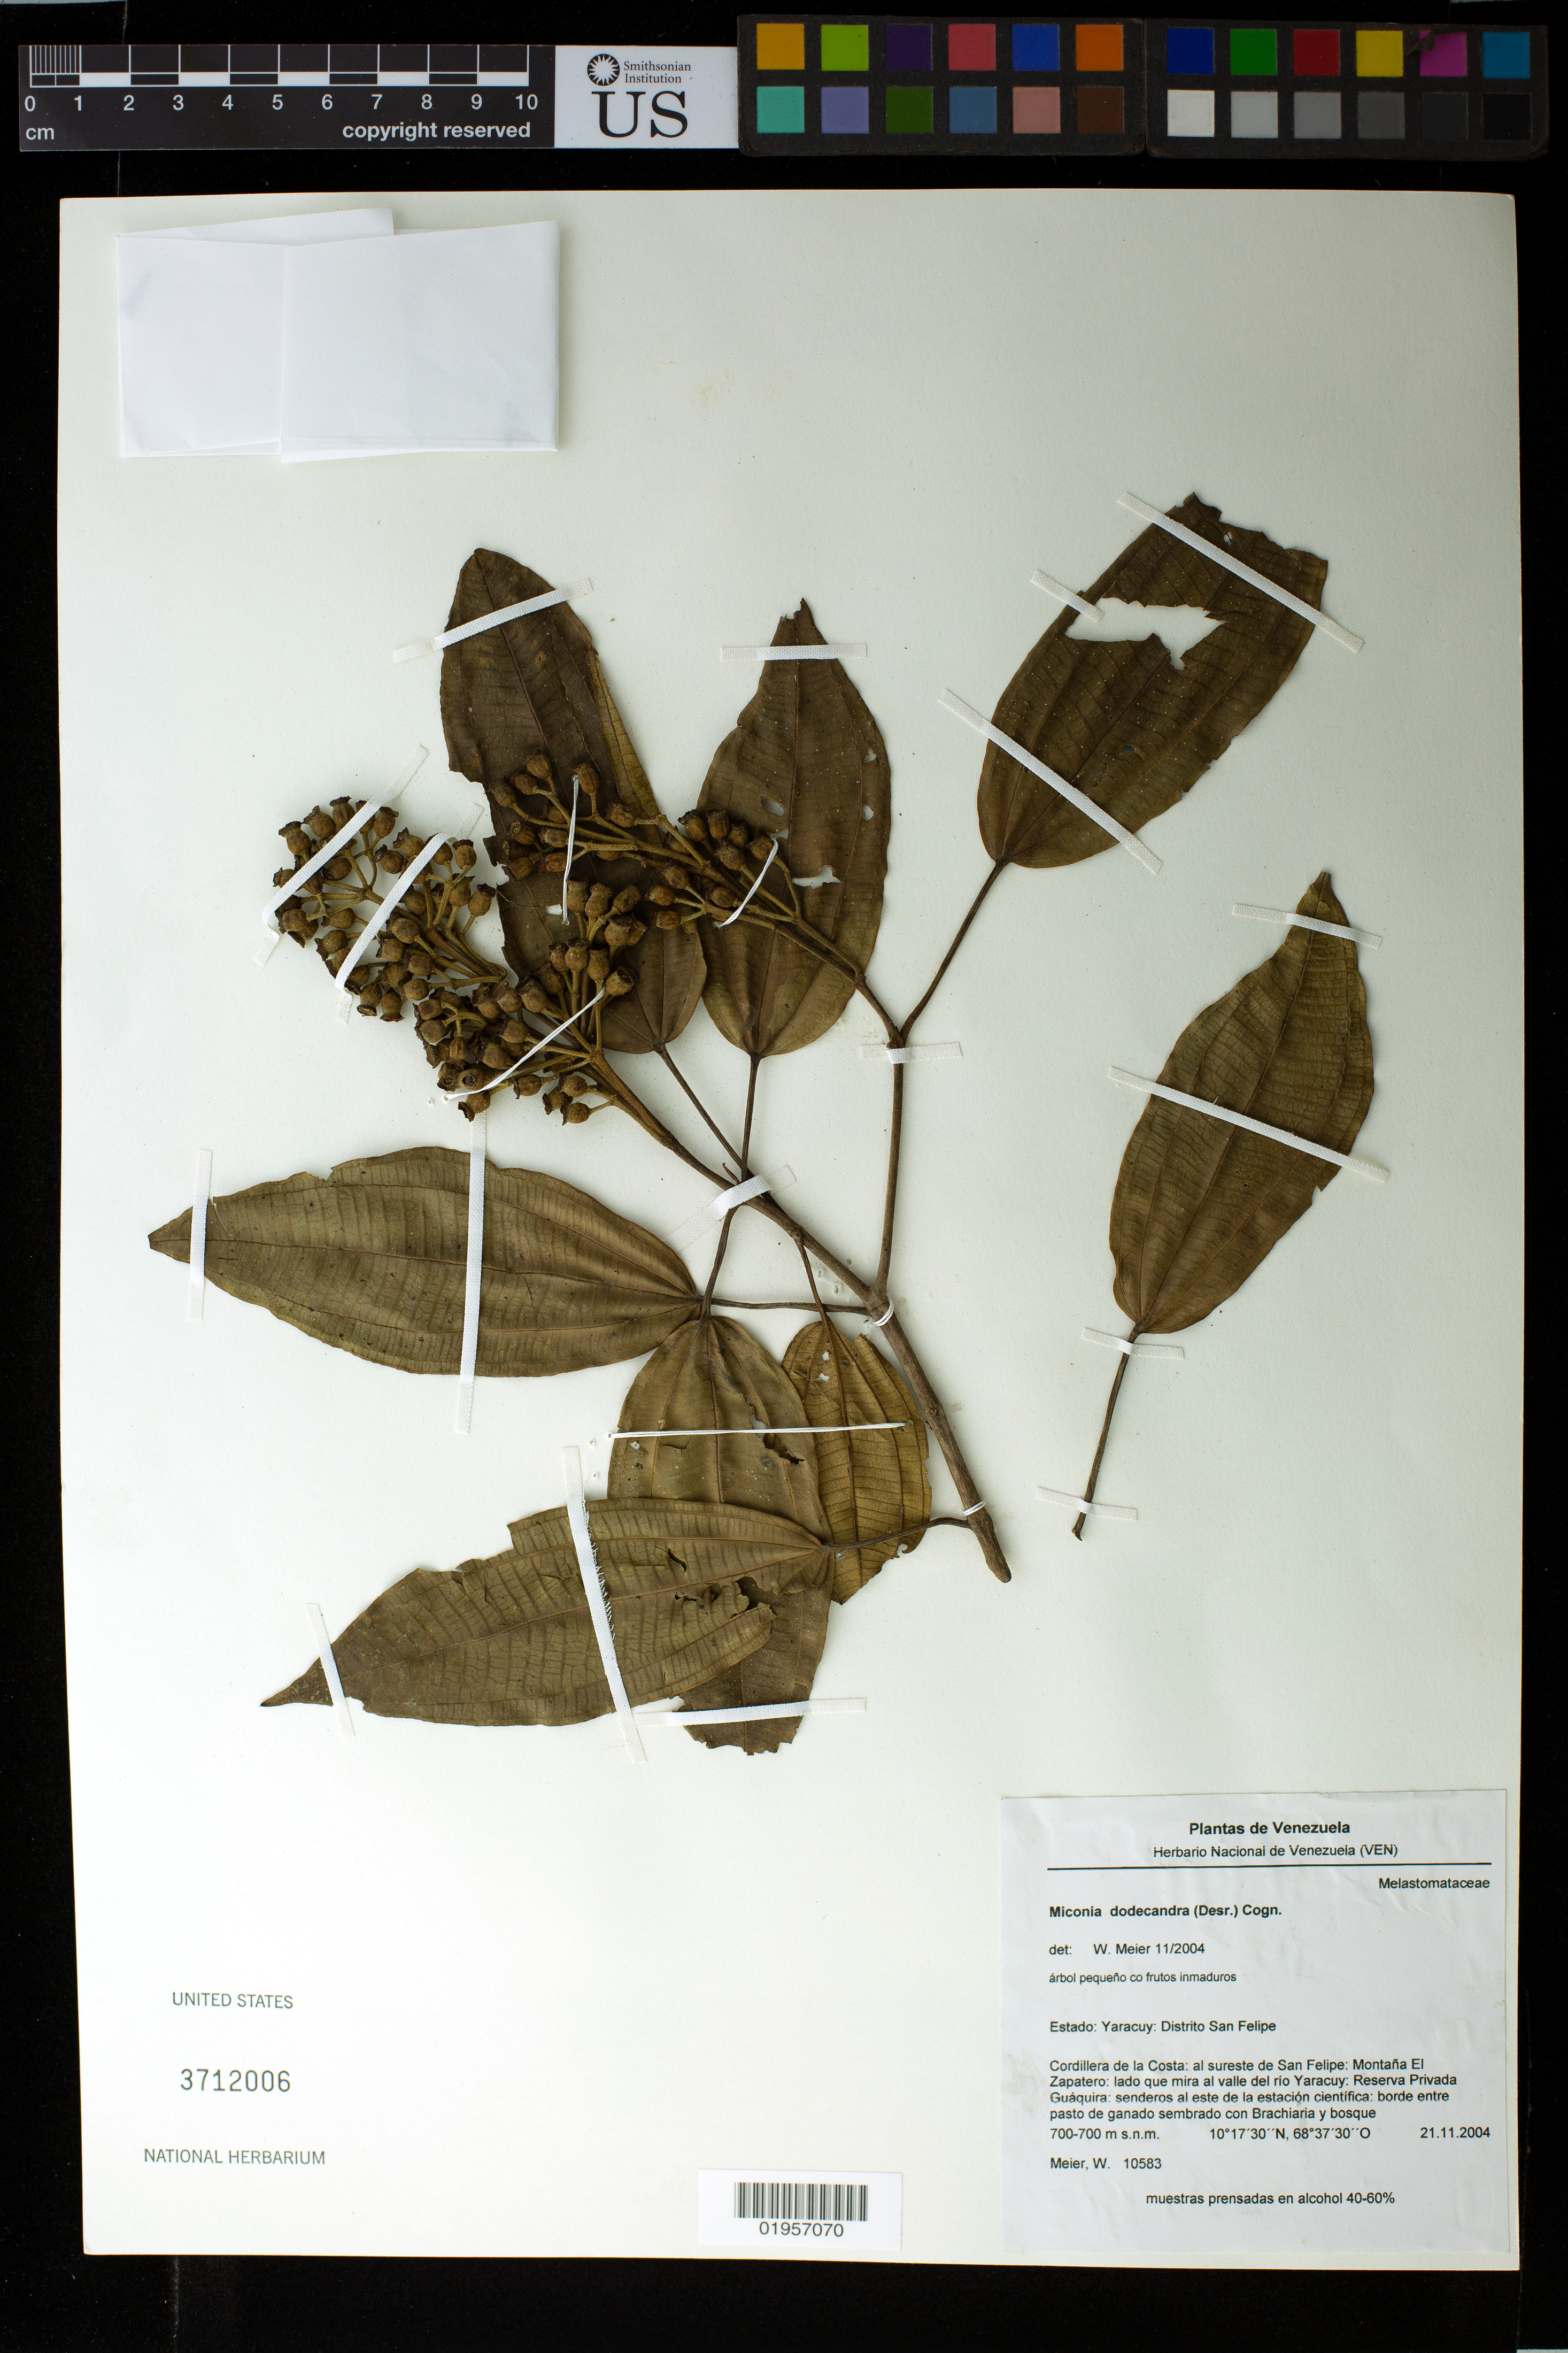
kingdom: Plantae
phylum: Tracheophyta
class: Magnoliopsida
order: Myrtales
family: Melastomataceae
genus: Miconia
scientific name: Miconia dodecandra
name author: Cogn.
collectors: W. Meier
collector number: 10583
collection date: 2004-11-21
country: Venezuela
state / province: Yaracuy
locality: Estado: Yaracuy: Distrito San Felipe, Cordillera de la Costa: al sureste de San Felipe: Montana El Zapatero: lado que mira al valle del rio Yaracuy: Reserva Privada Guaquira: senderos al este de la estacion cientifica: borde bosque pasto de ganado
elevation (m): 700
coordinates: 10 17 30 N, 68 37 30 O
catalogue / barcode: US 3712006